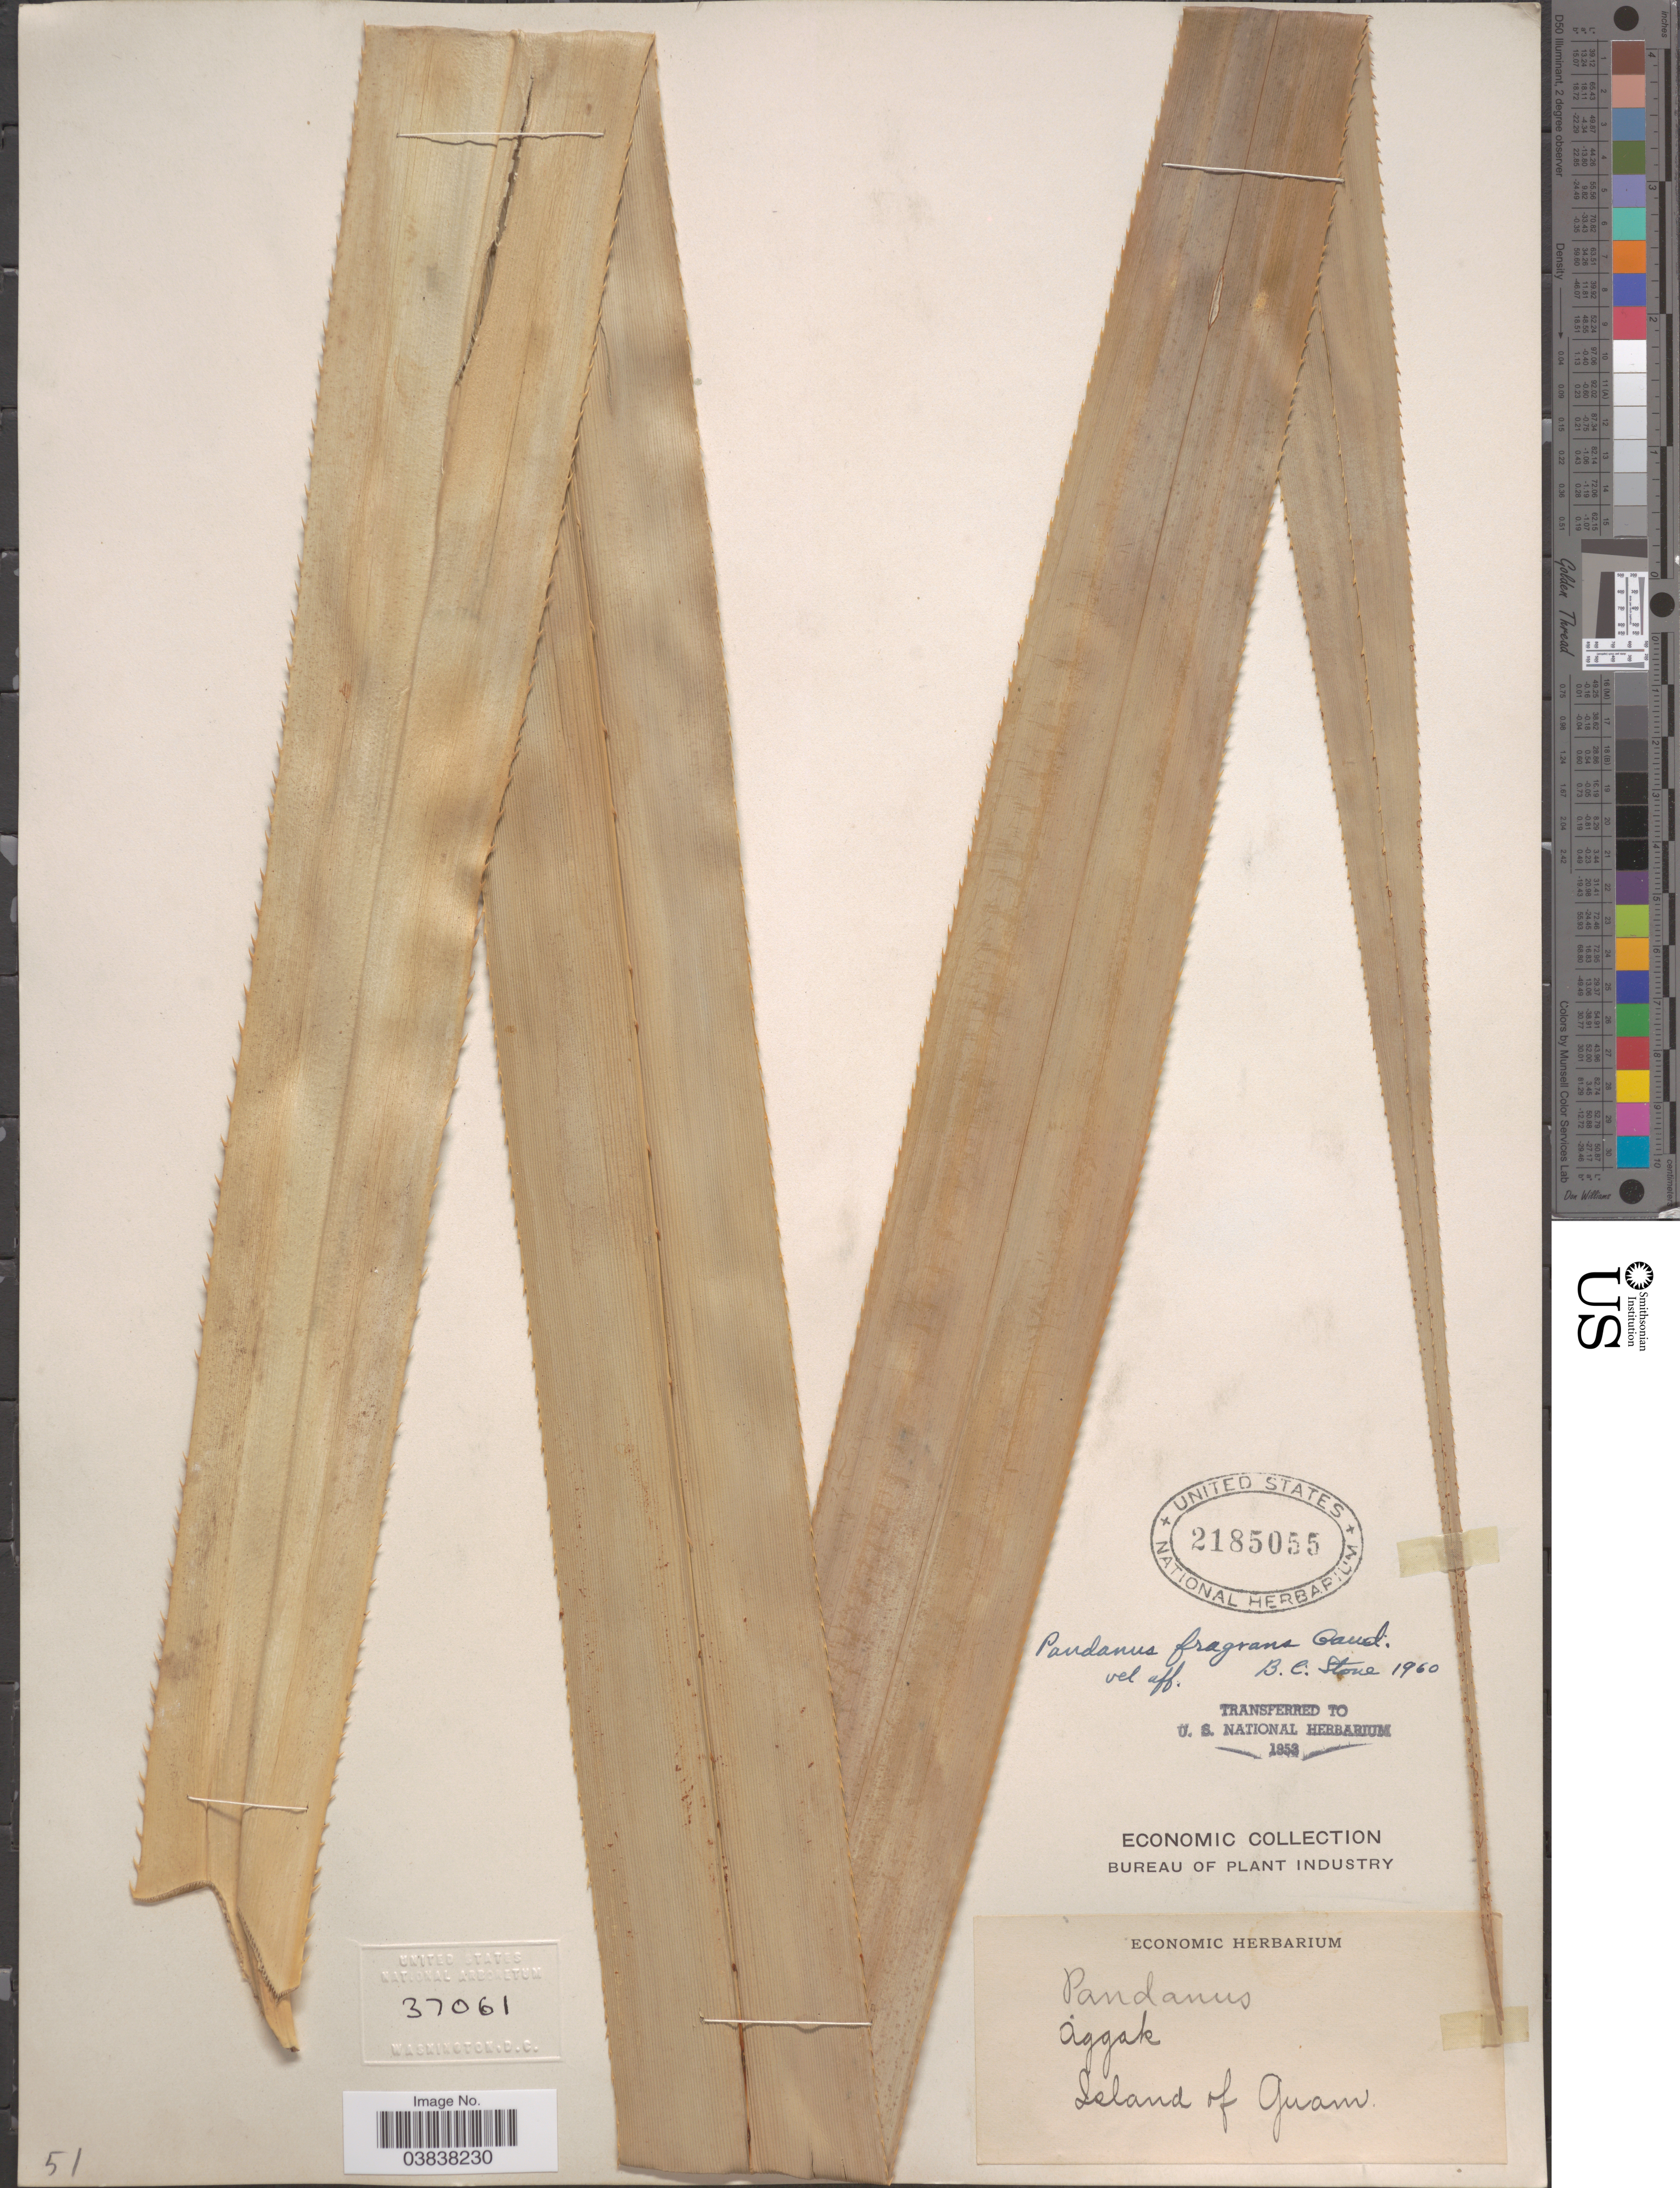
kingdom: Plantae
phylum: Tracheophyta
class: Liliopsida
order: Pandanales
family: Pandanaceae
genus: Pandanus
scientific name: Pandanus fragrans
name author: Gaudich.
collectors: ex Herb. Bureau of Plant Industry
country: Guam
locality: Aggak. Island of Guam.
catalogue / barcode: US 2185055